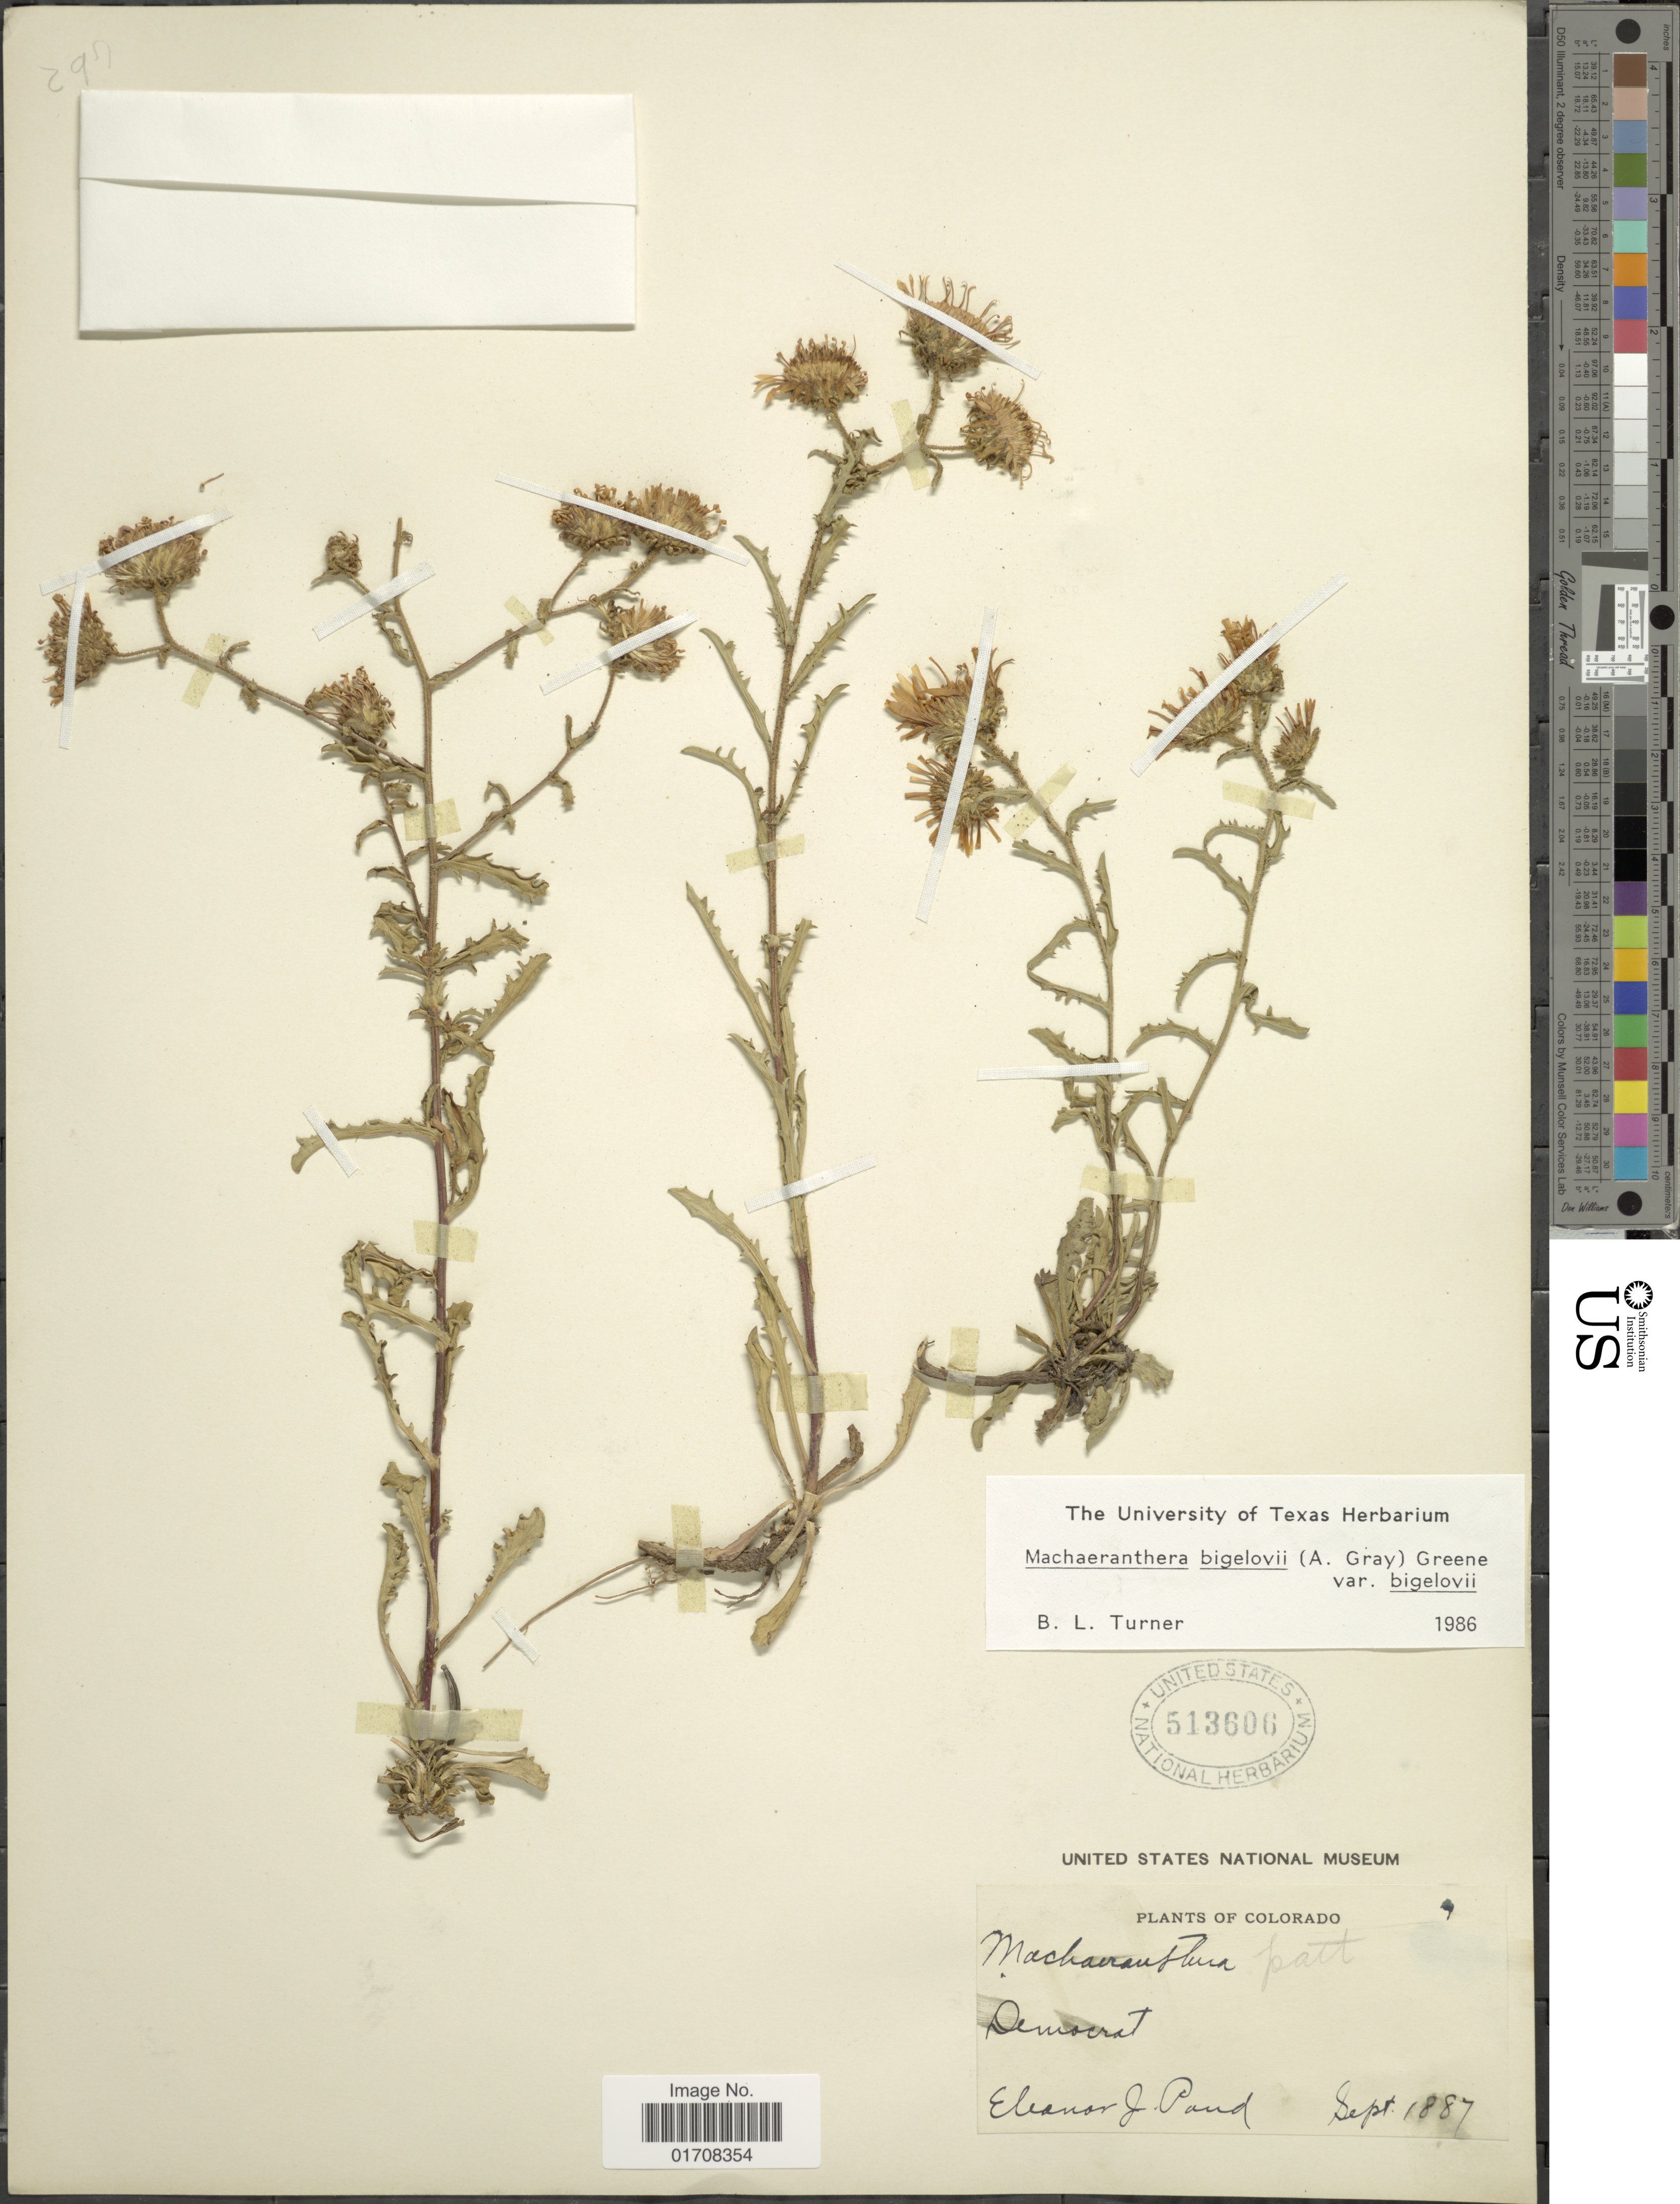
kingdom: Plantae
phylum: Tracheophyta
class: Magnoliopsida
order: Asterales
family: Asteraceae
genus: Machaeranthera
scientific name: Machaeranthera bigelovii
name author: (A. Gray) Greene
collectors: E. Pand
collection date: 1887-09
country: United States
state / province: Colorado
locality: Democrat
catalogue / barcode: US 513606